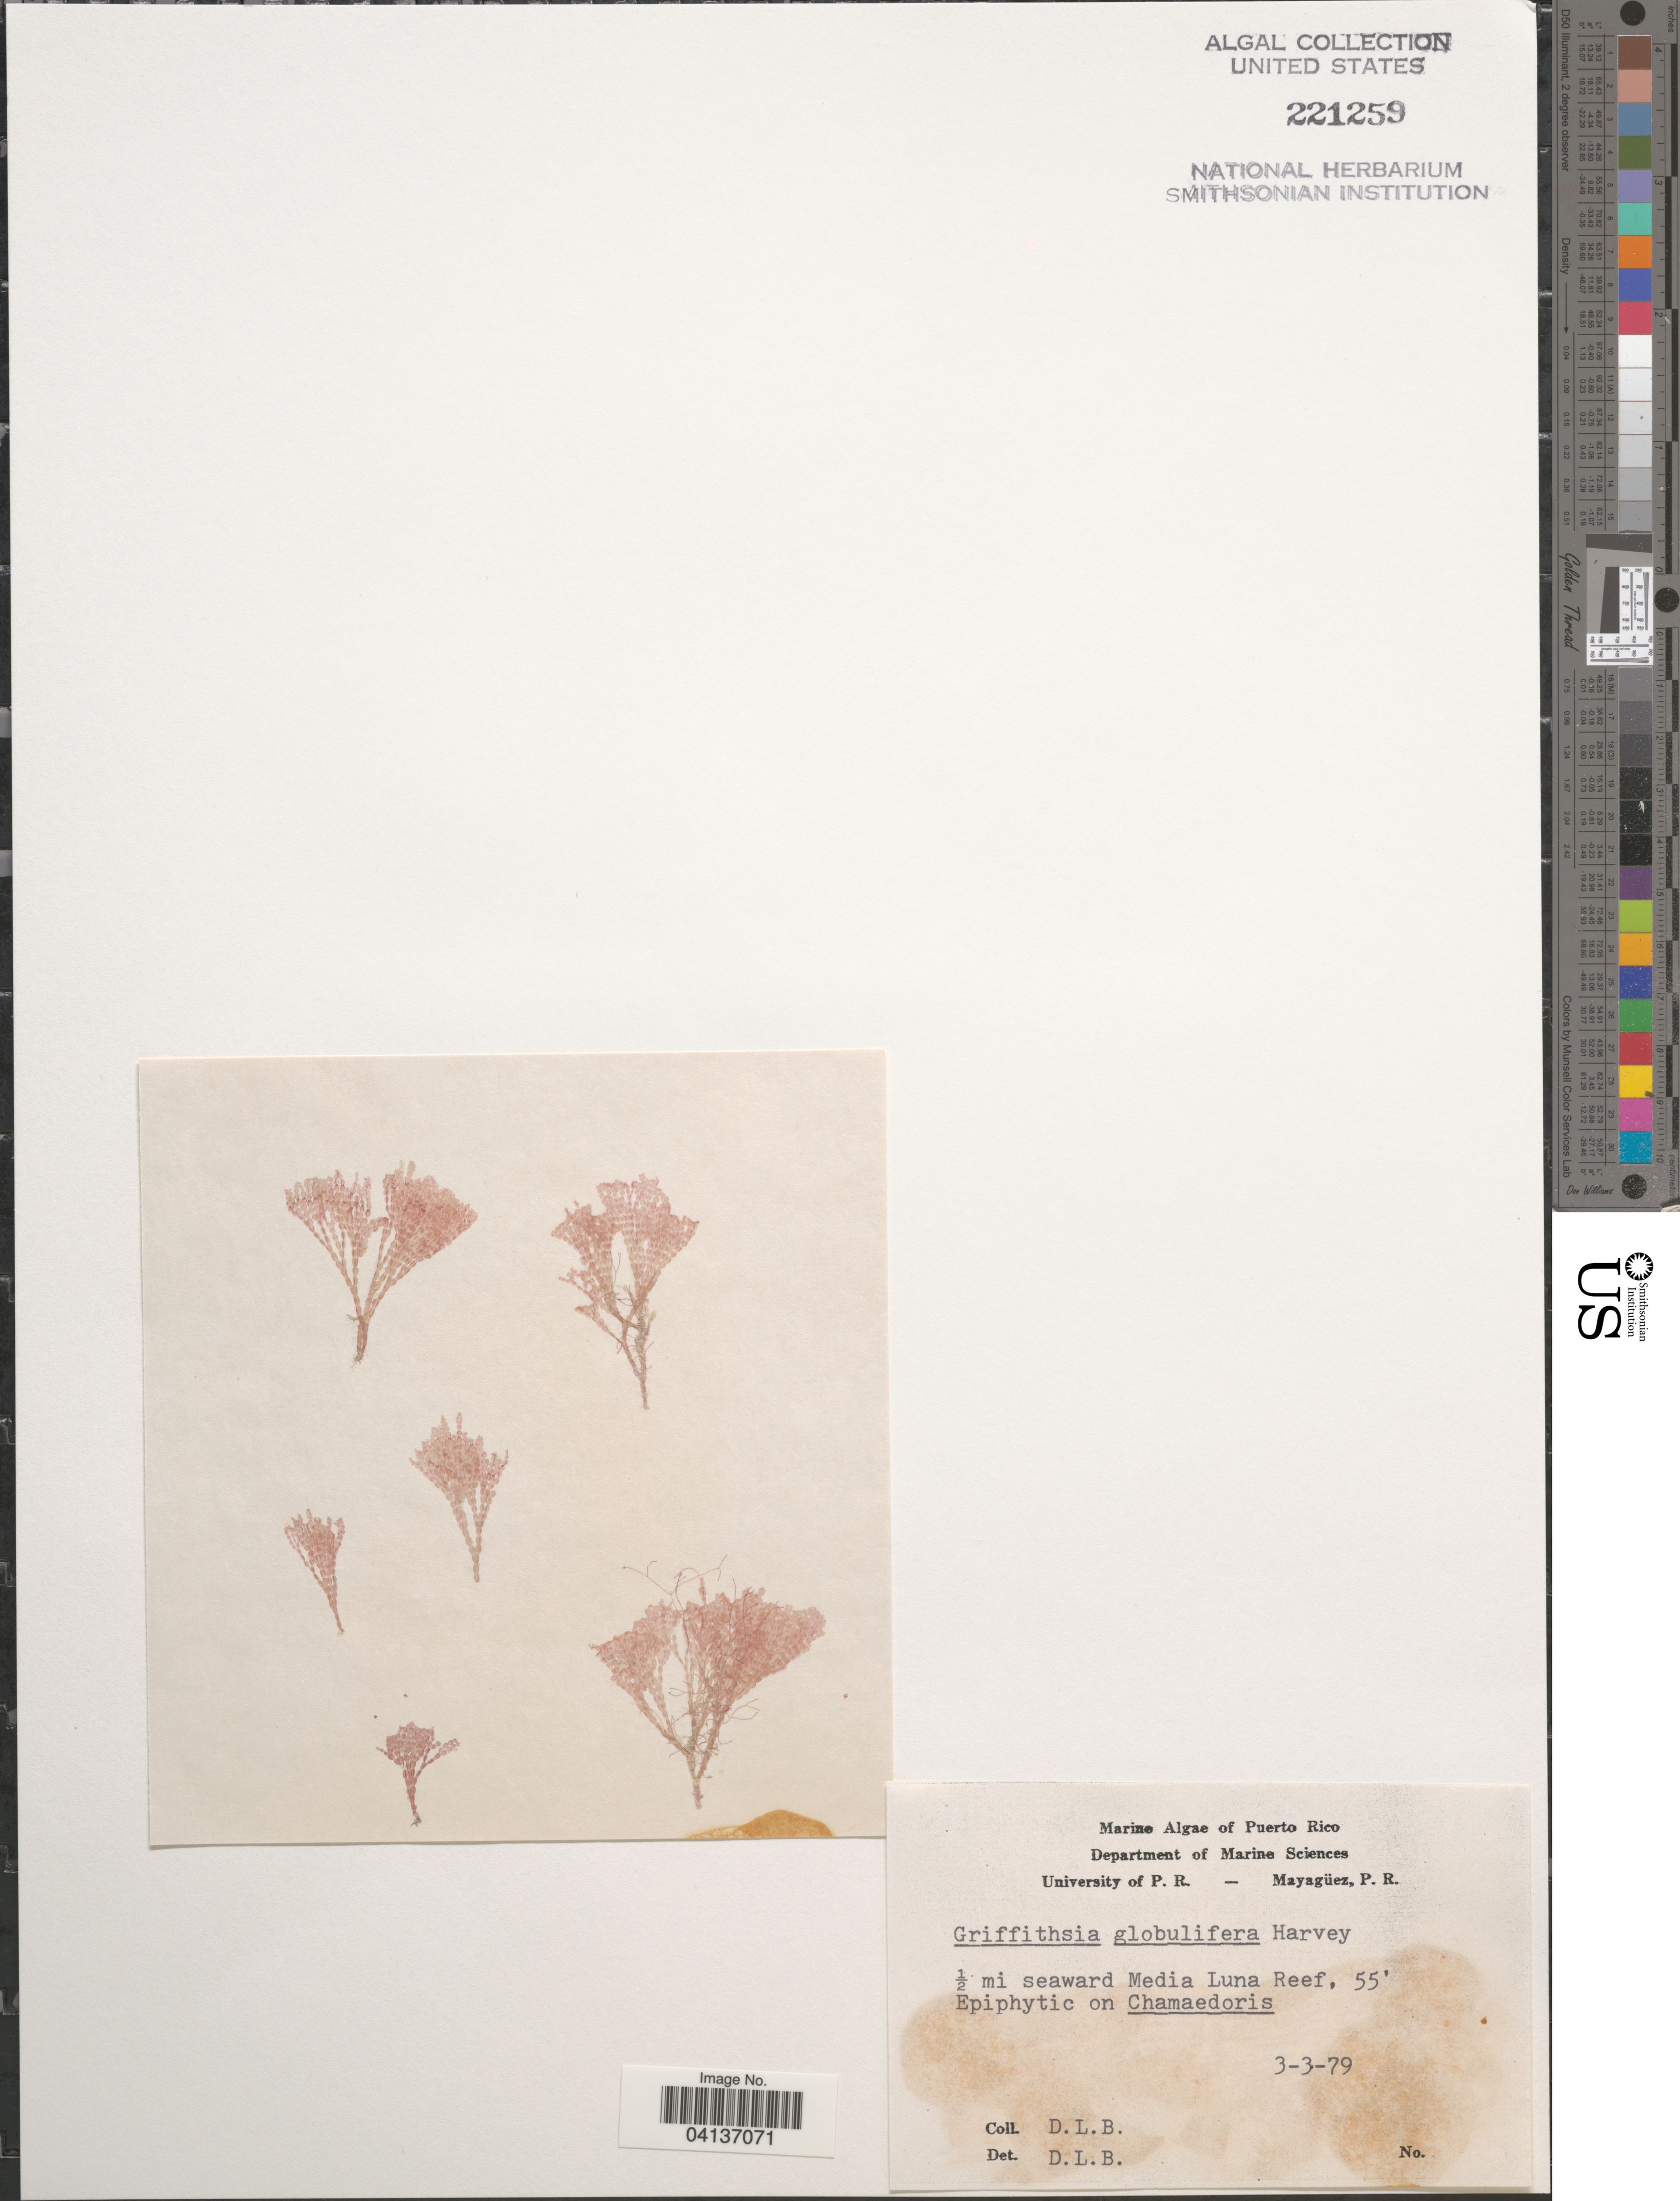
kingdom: Plantae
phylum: Rhodophyta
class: Florideophyceae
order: Ceramiales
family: Wrangeliaceae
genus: Griffithsia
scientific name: Griffithsia globulifera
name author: Harv. ex Kütz.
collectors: D. L. B.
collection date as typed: Transcribed d/m/y: 3/3/79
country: Puerto Rico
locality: ½ mi seaward Media Luna Reef.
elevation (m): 17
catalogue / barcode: US 221259